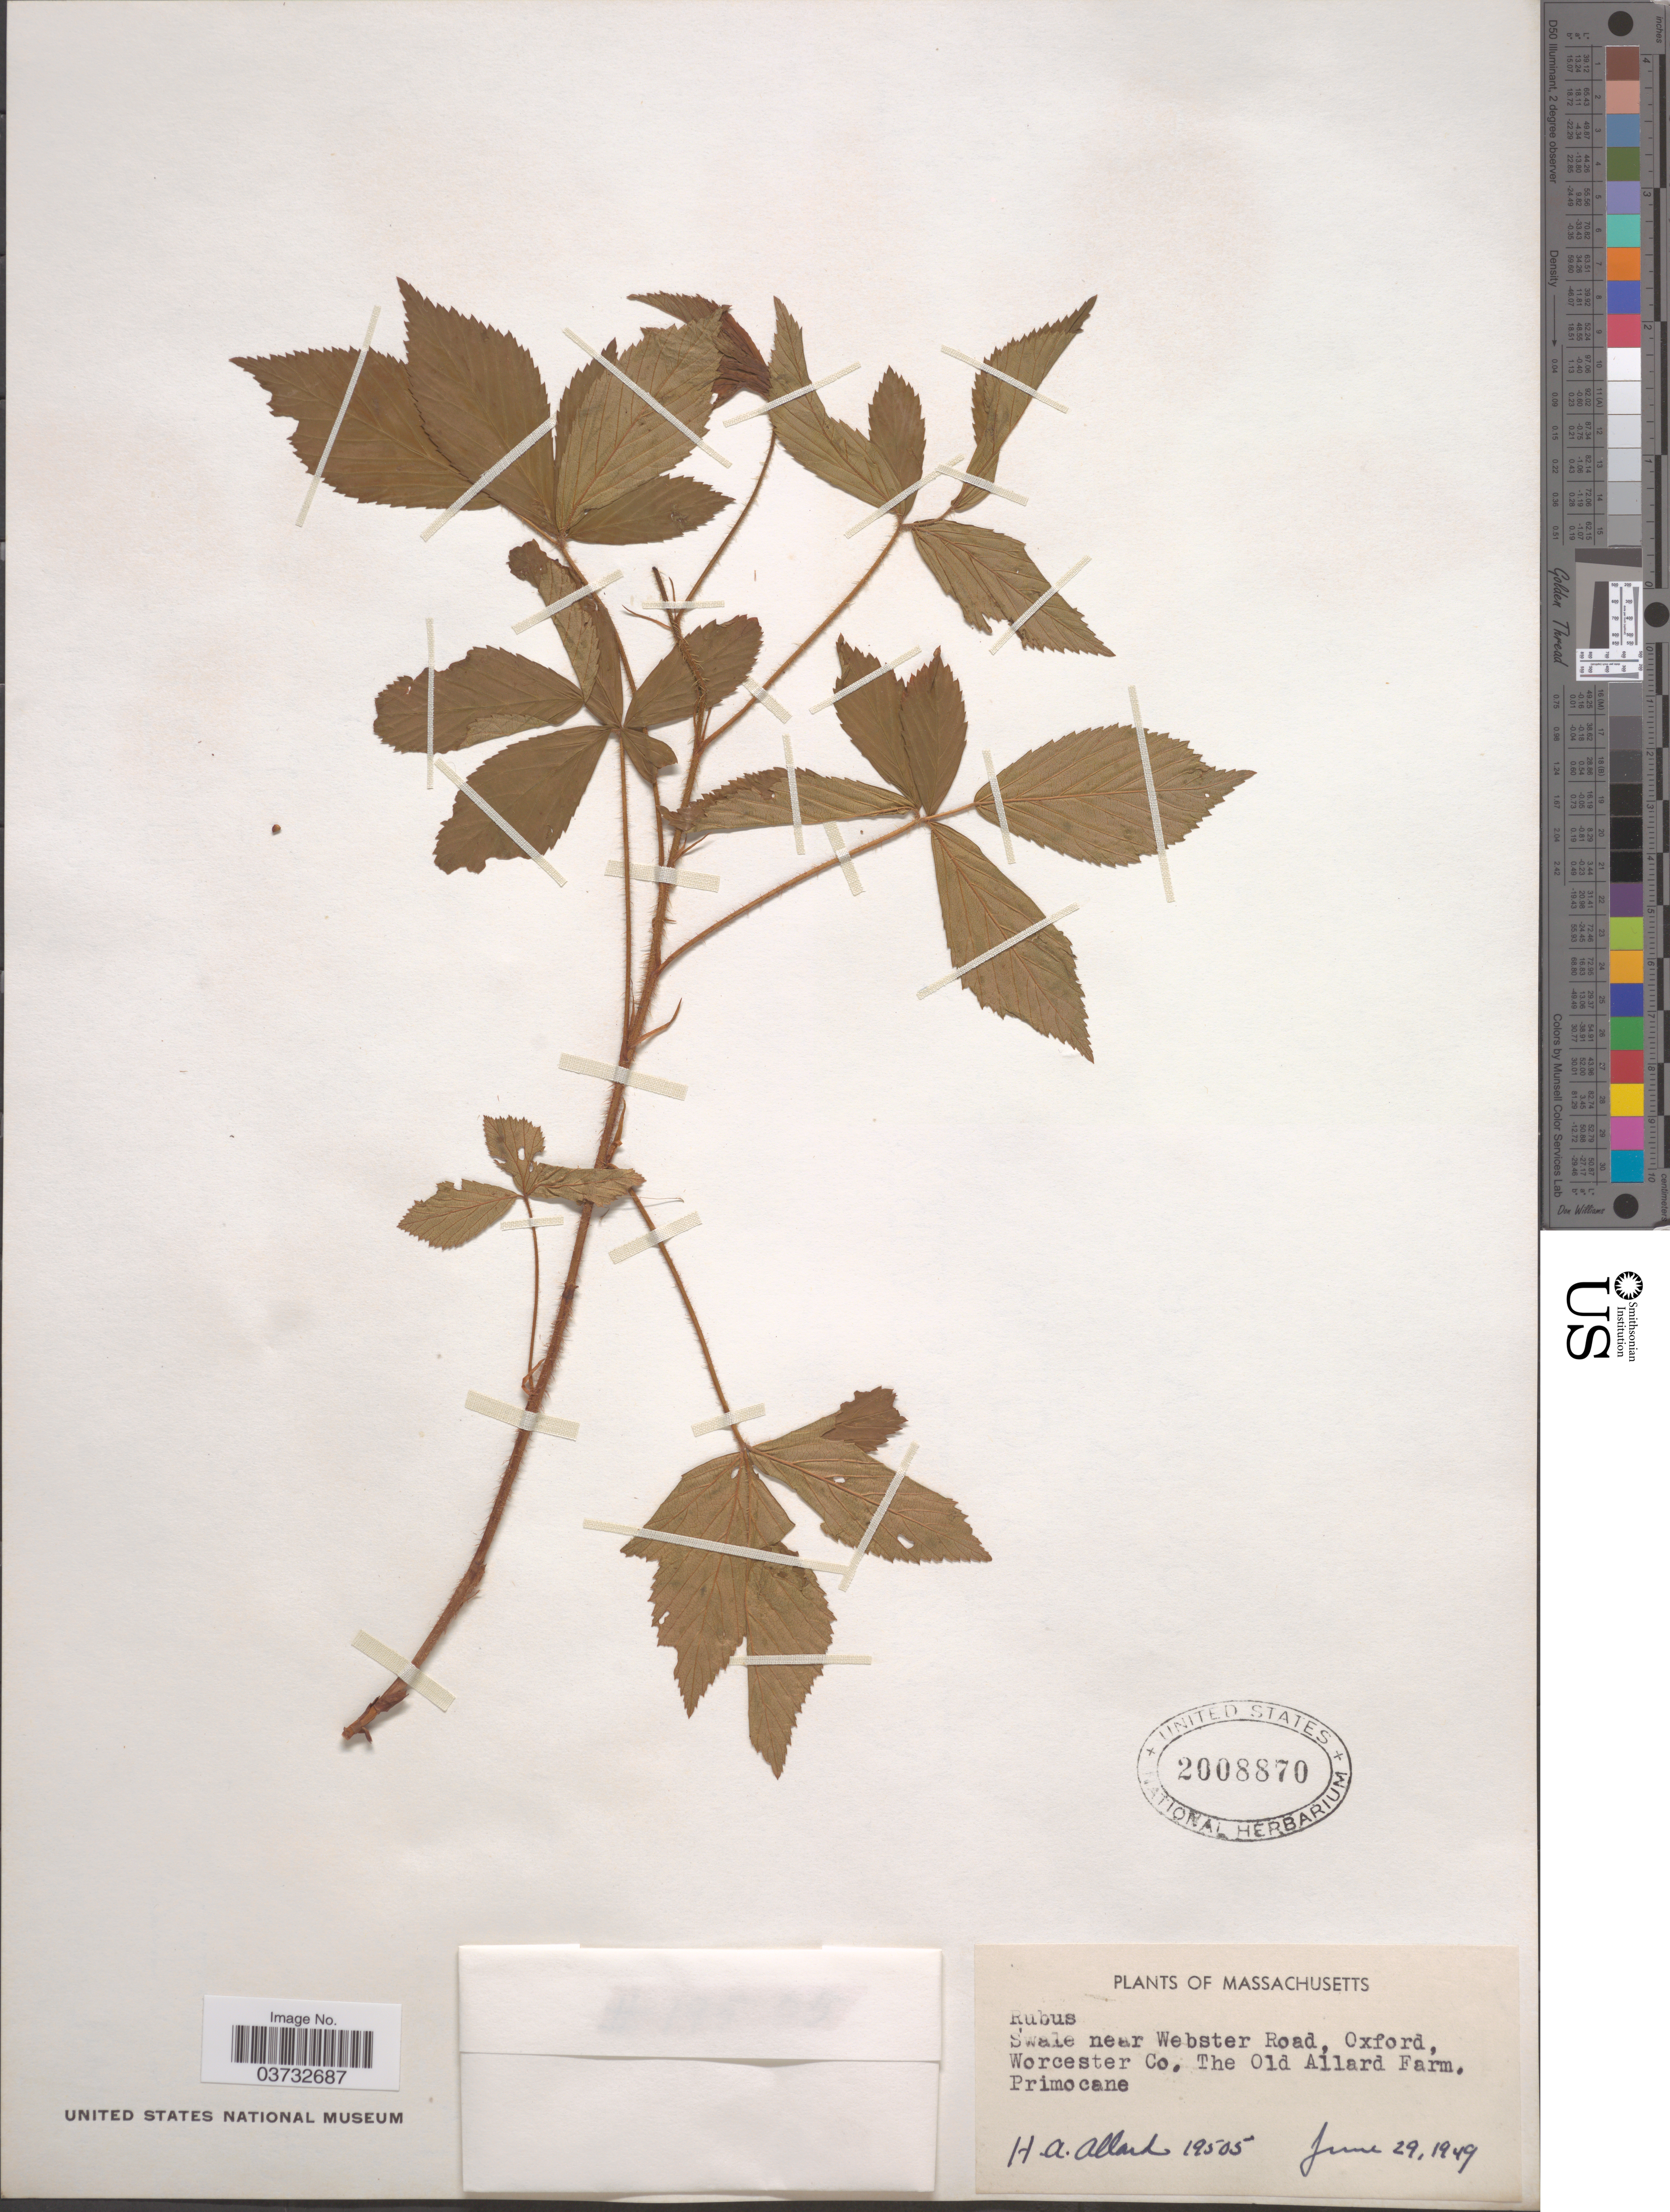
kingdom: Plantae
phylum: Tracheophyta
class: Magnoliopsida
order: Rosales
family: Rosaceae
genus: Rubus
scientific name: Rubus sp.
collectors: H. A. Allard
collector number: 19505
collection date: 1949-06-29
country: United States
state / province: Massachusetts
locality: Swale near Webster Road, Oxford, Worcester Co. The Old Allard Farm. Primocane.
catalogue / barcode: US 2008870